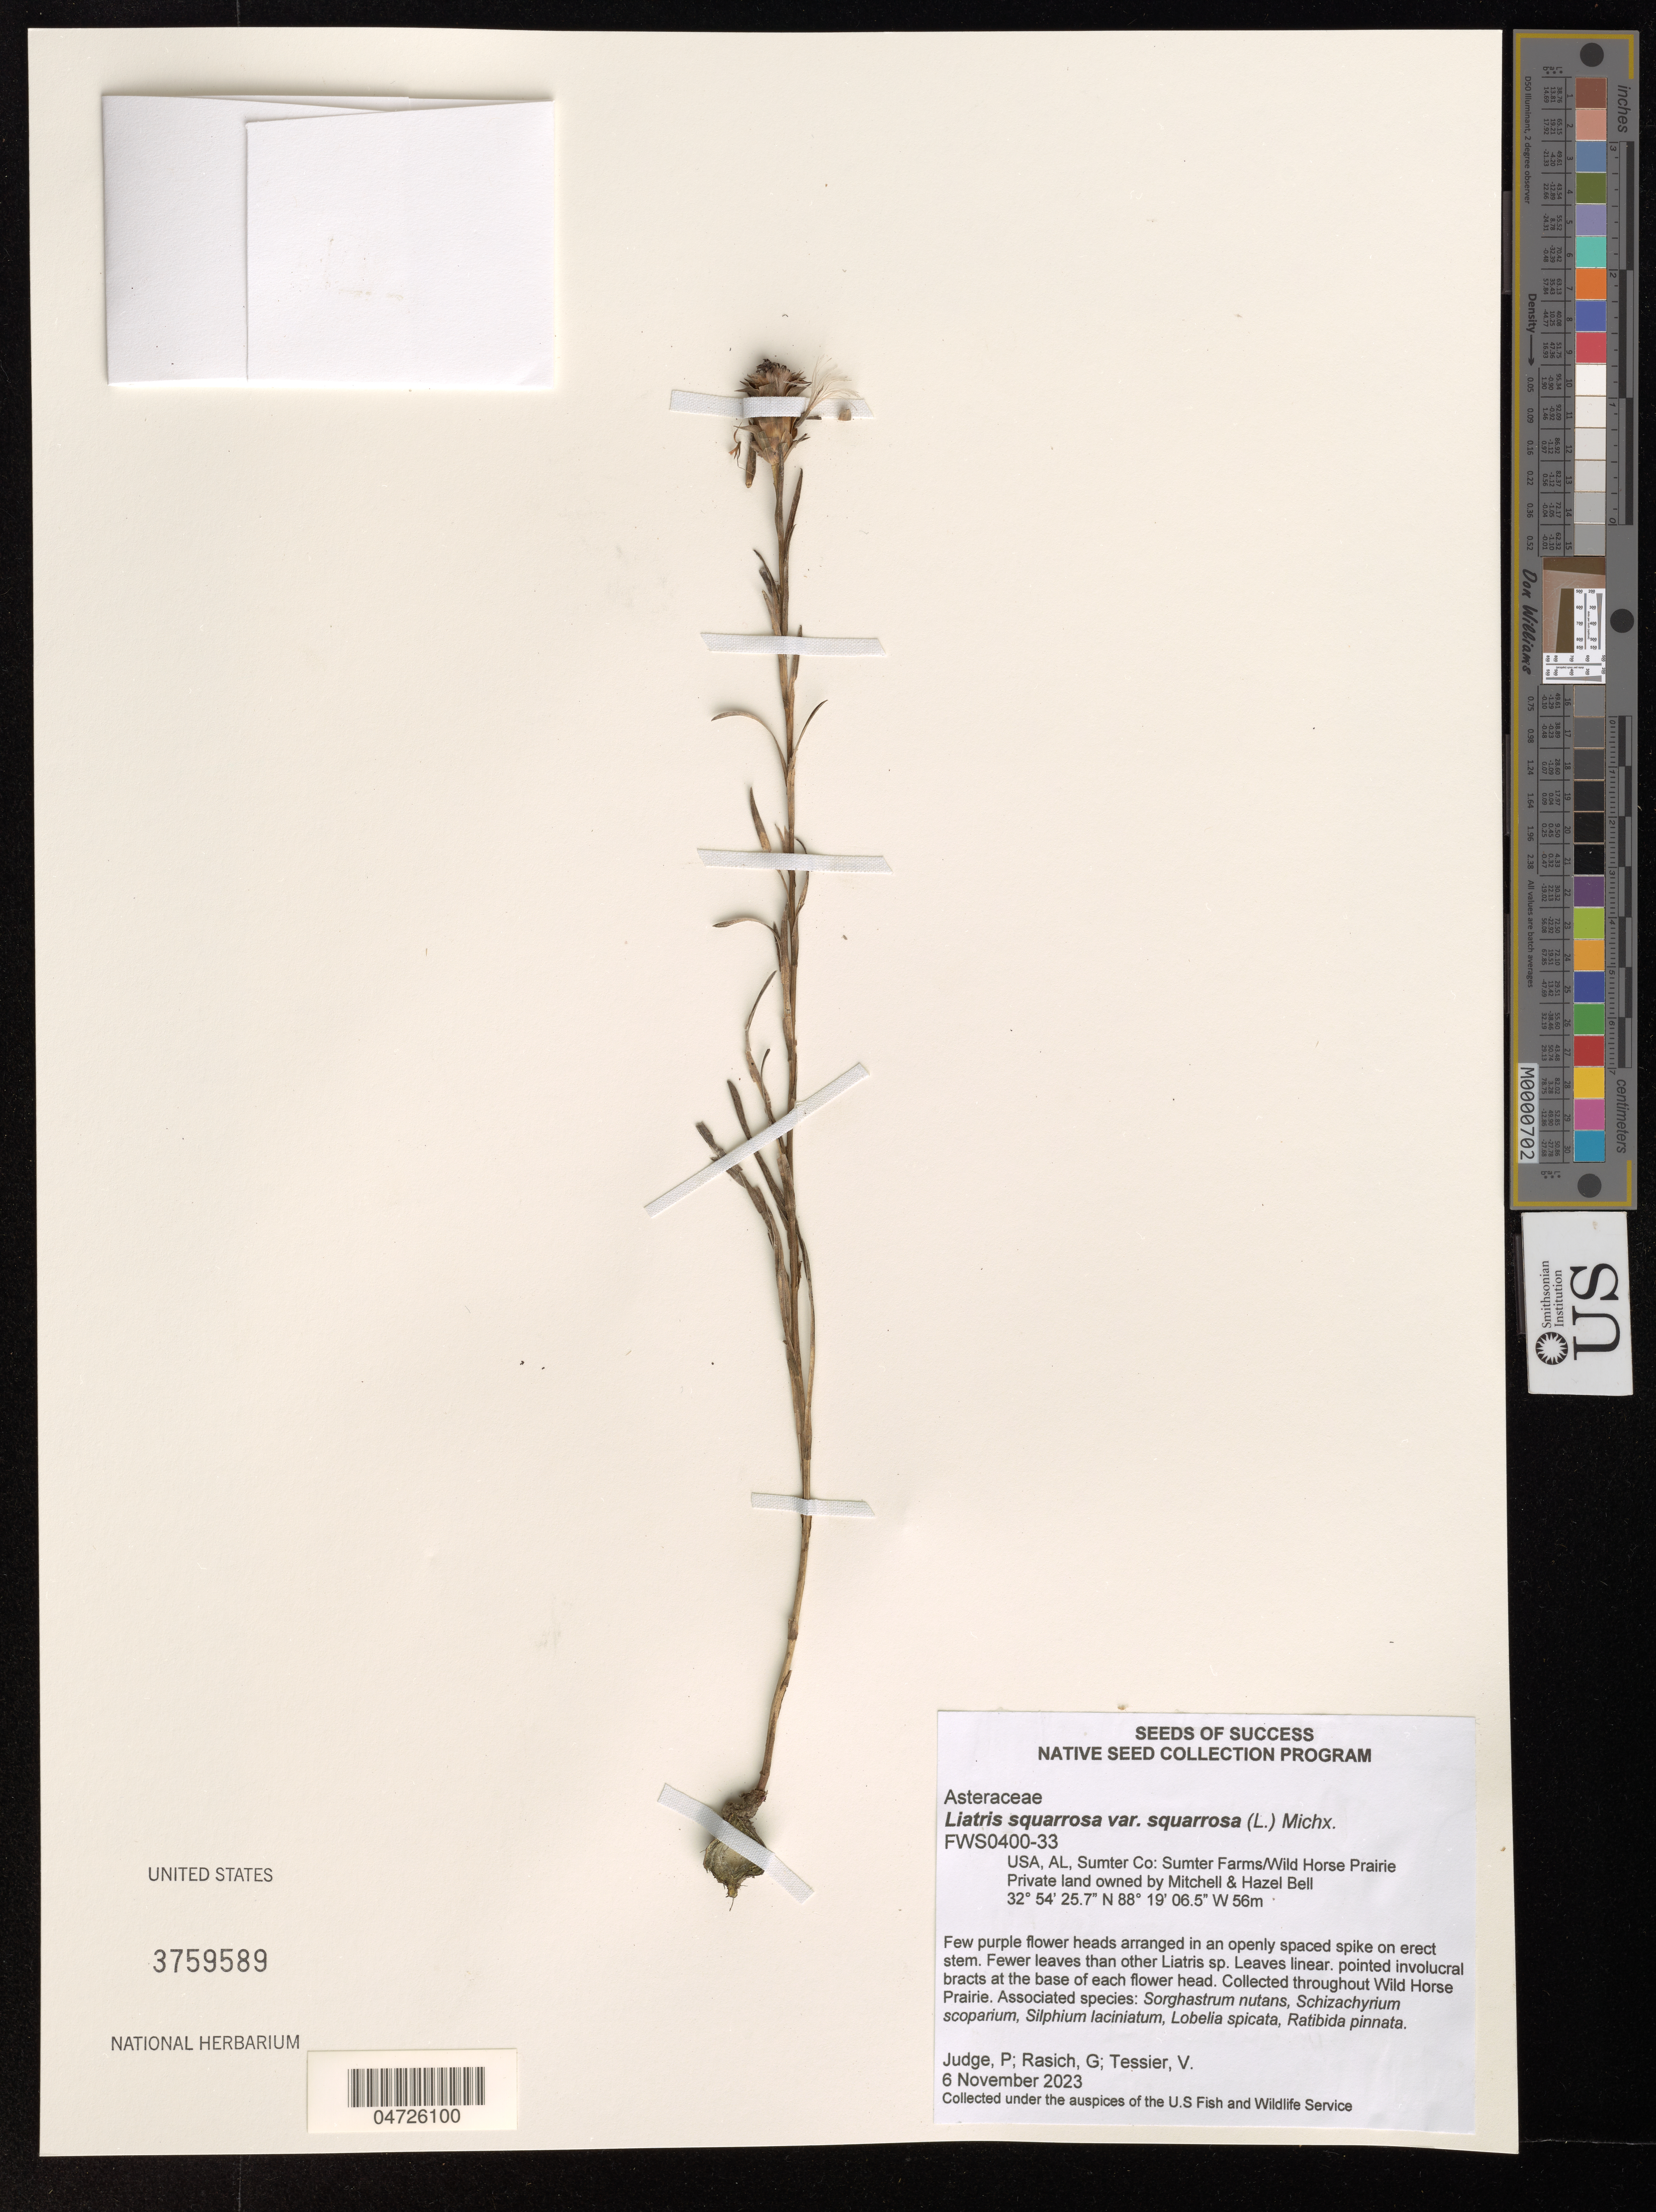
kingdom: Plantae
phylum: Tracheophyta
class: Magnoliopsida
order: Asterales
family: Asteraceae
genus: Liatris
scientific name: Liatris squarrosa var. squarrosa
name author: (L.) Michx.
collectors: P. Judge, G. Rasich & V. Tessier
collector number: FWS0400-33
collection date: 2023-11-06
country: United States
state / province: Alabama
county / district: Sumter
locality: Sumter Co: Sumter Farms/Wild Horse Prairie Private land owned by Mitchell & Hazel Bell.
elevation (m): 56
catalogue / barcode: US 3759589